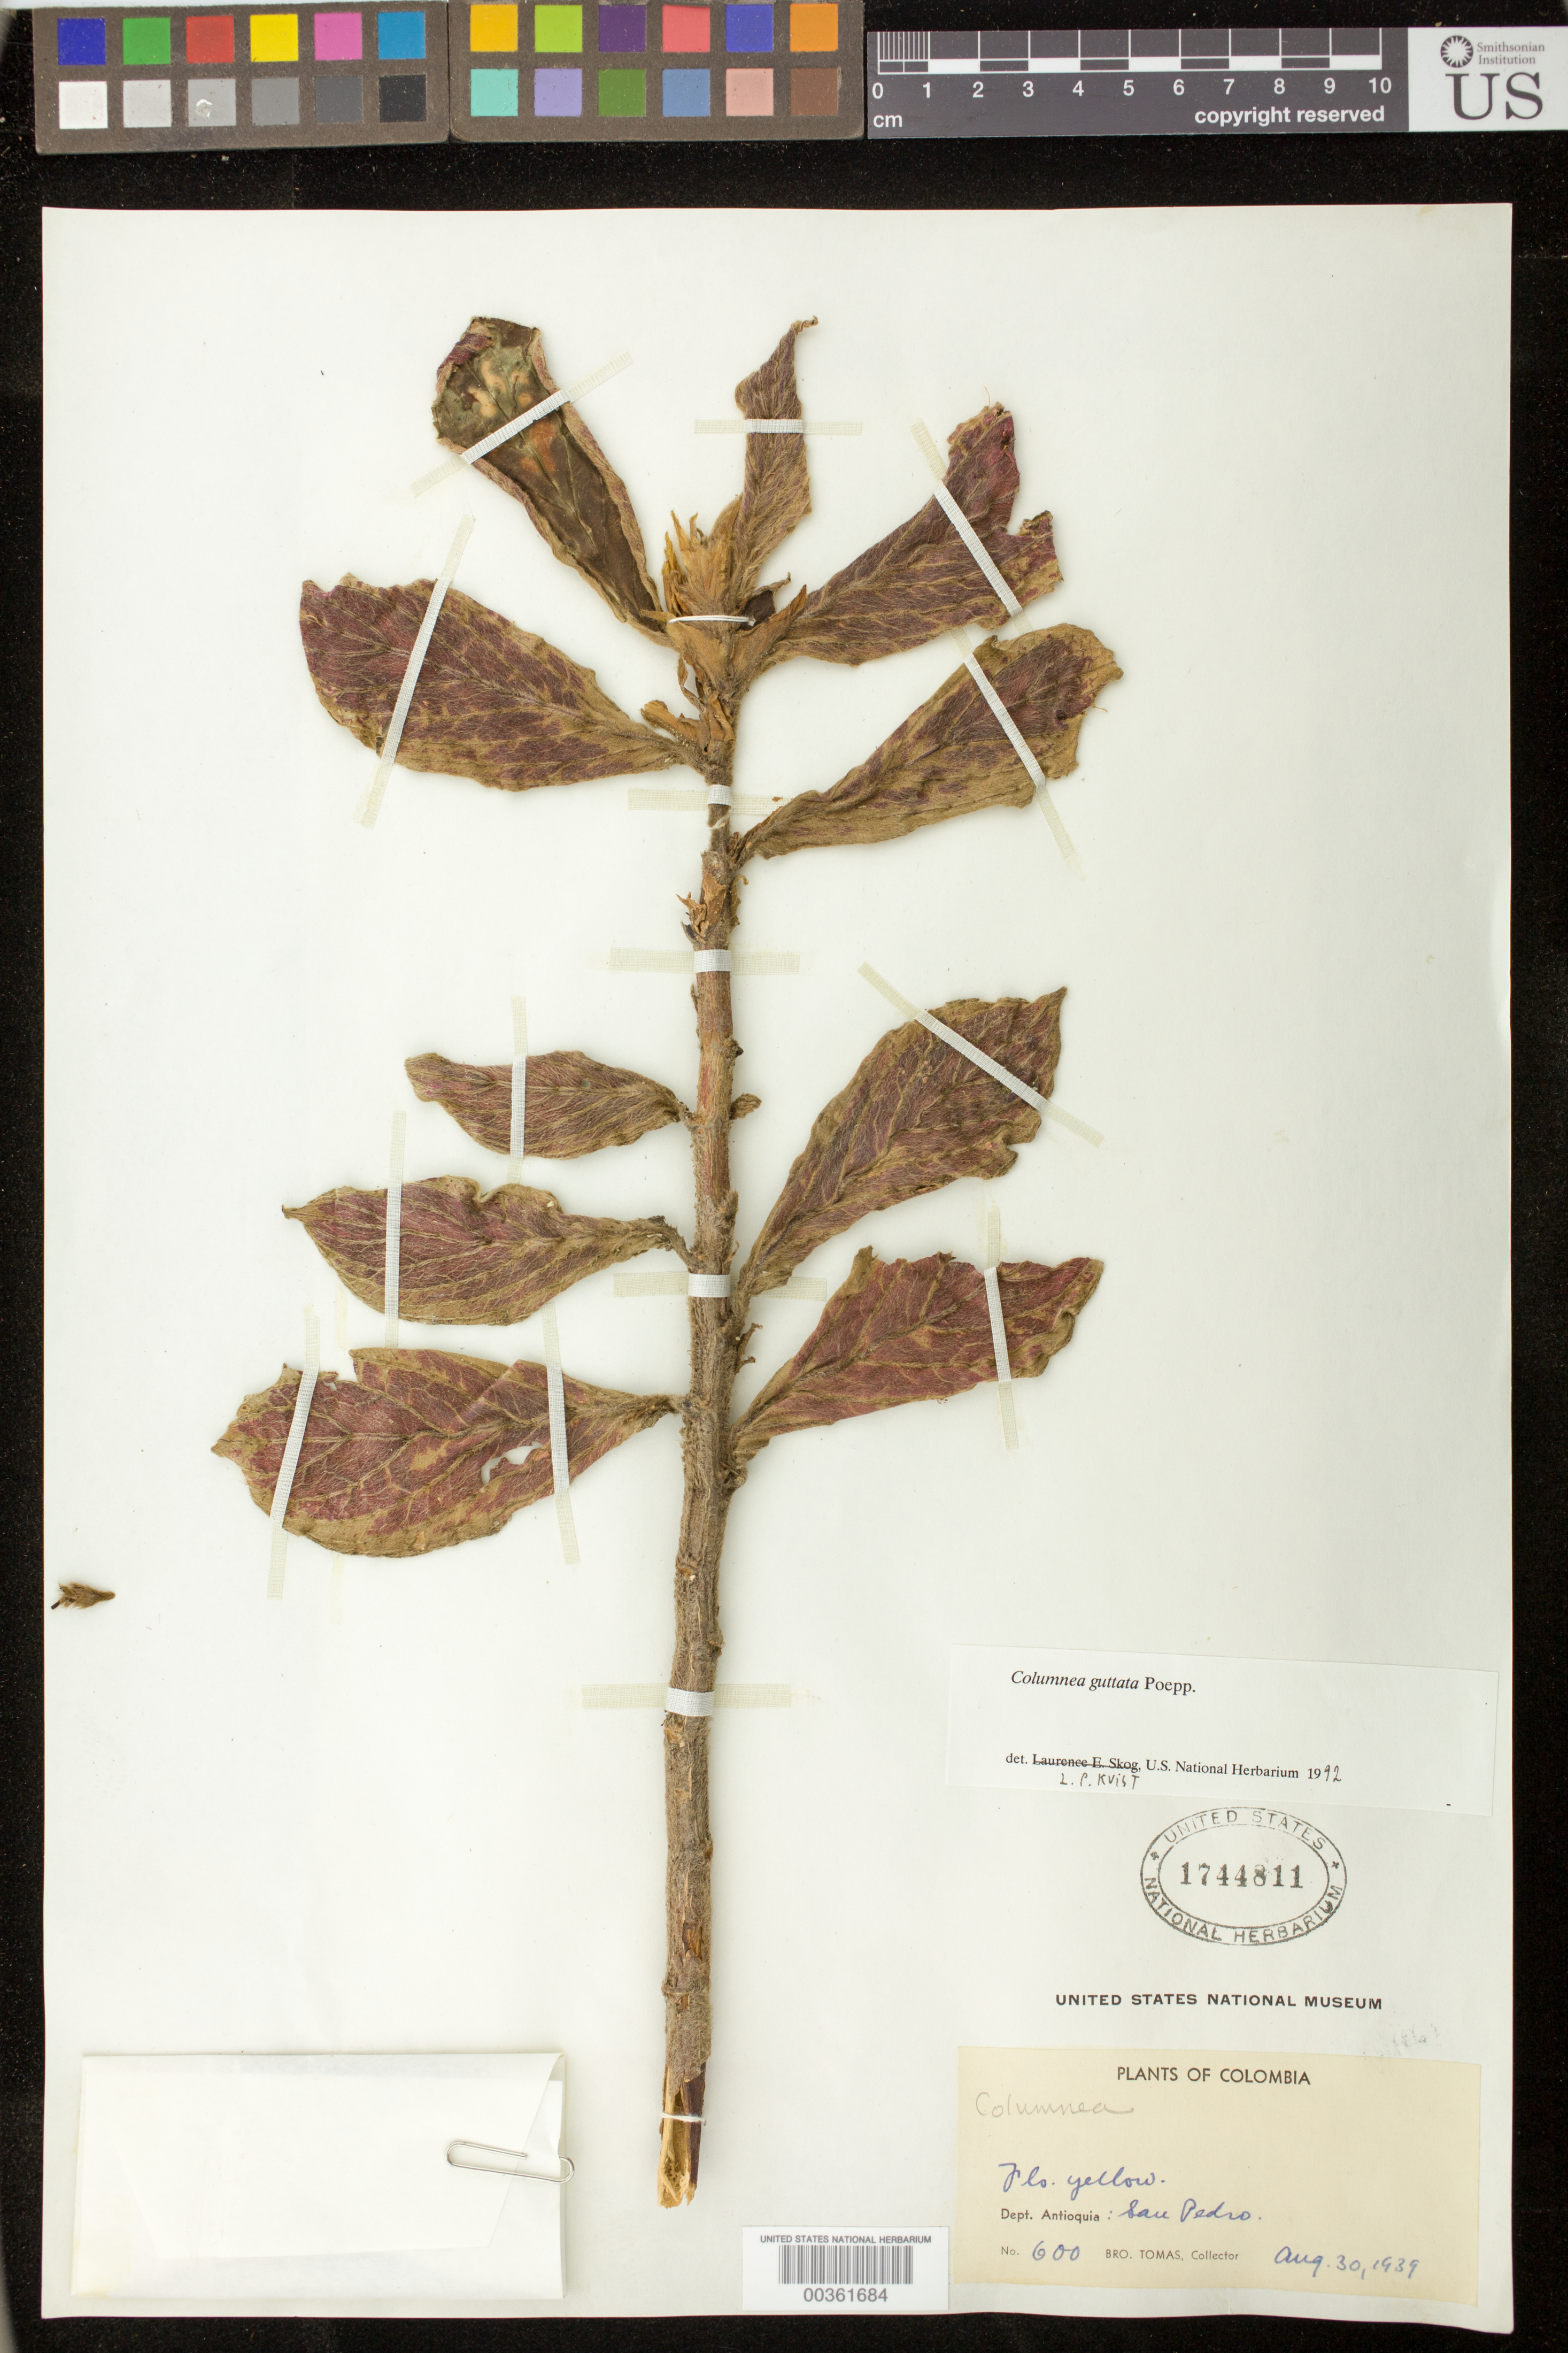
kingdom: Plantae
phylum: Tracheophyta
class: Magnoliopsida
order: Lamiales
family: Gesneriaceae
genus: Columnea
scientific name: Columnea guttata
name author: Poepp.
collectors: B. Tomas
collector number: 600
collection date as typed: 30 Aug 1939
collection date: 1939-08-30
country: Colombia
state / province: Antioquia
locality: San Pedro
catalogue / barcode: US 1744811